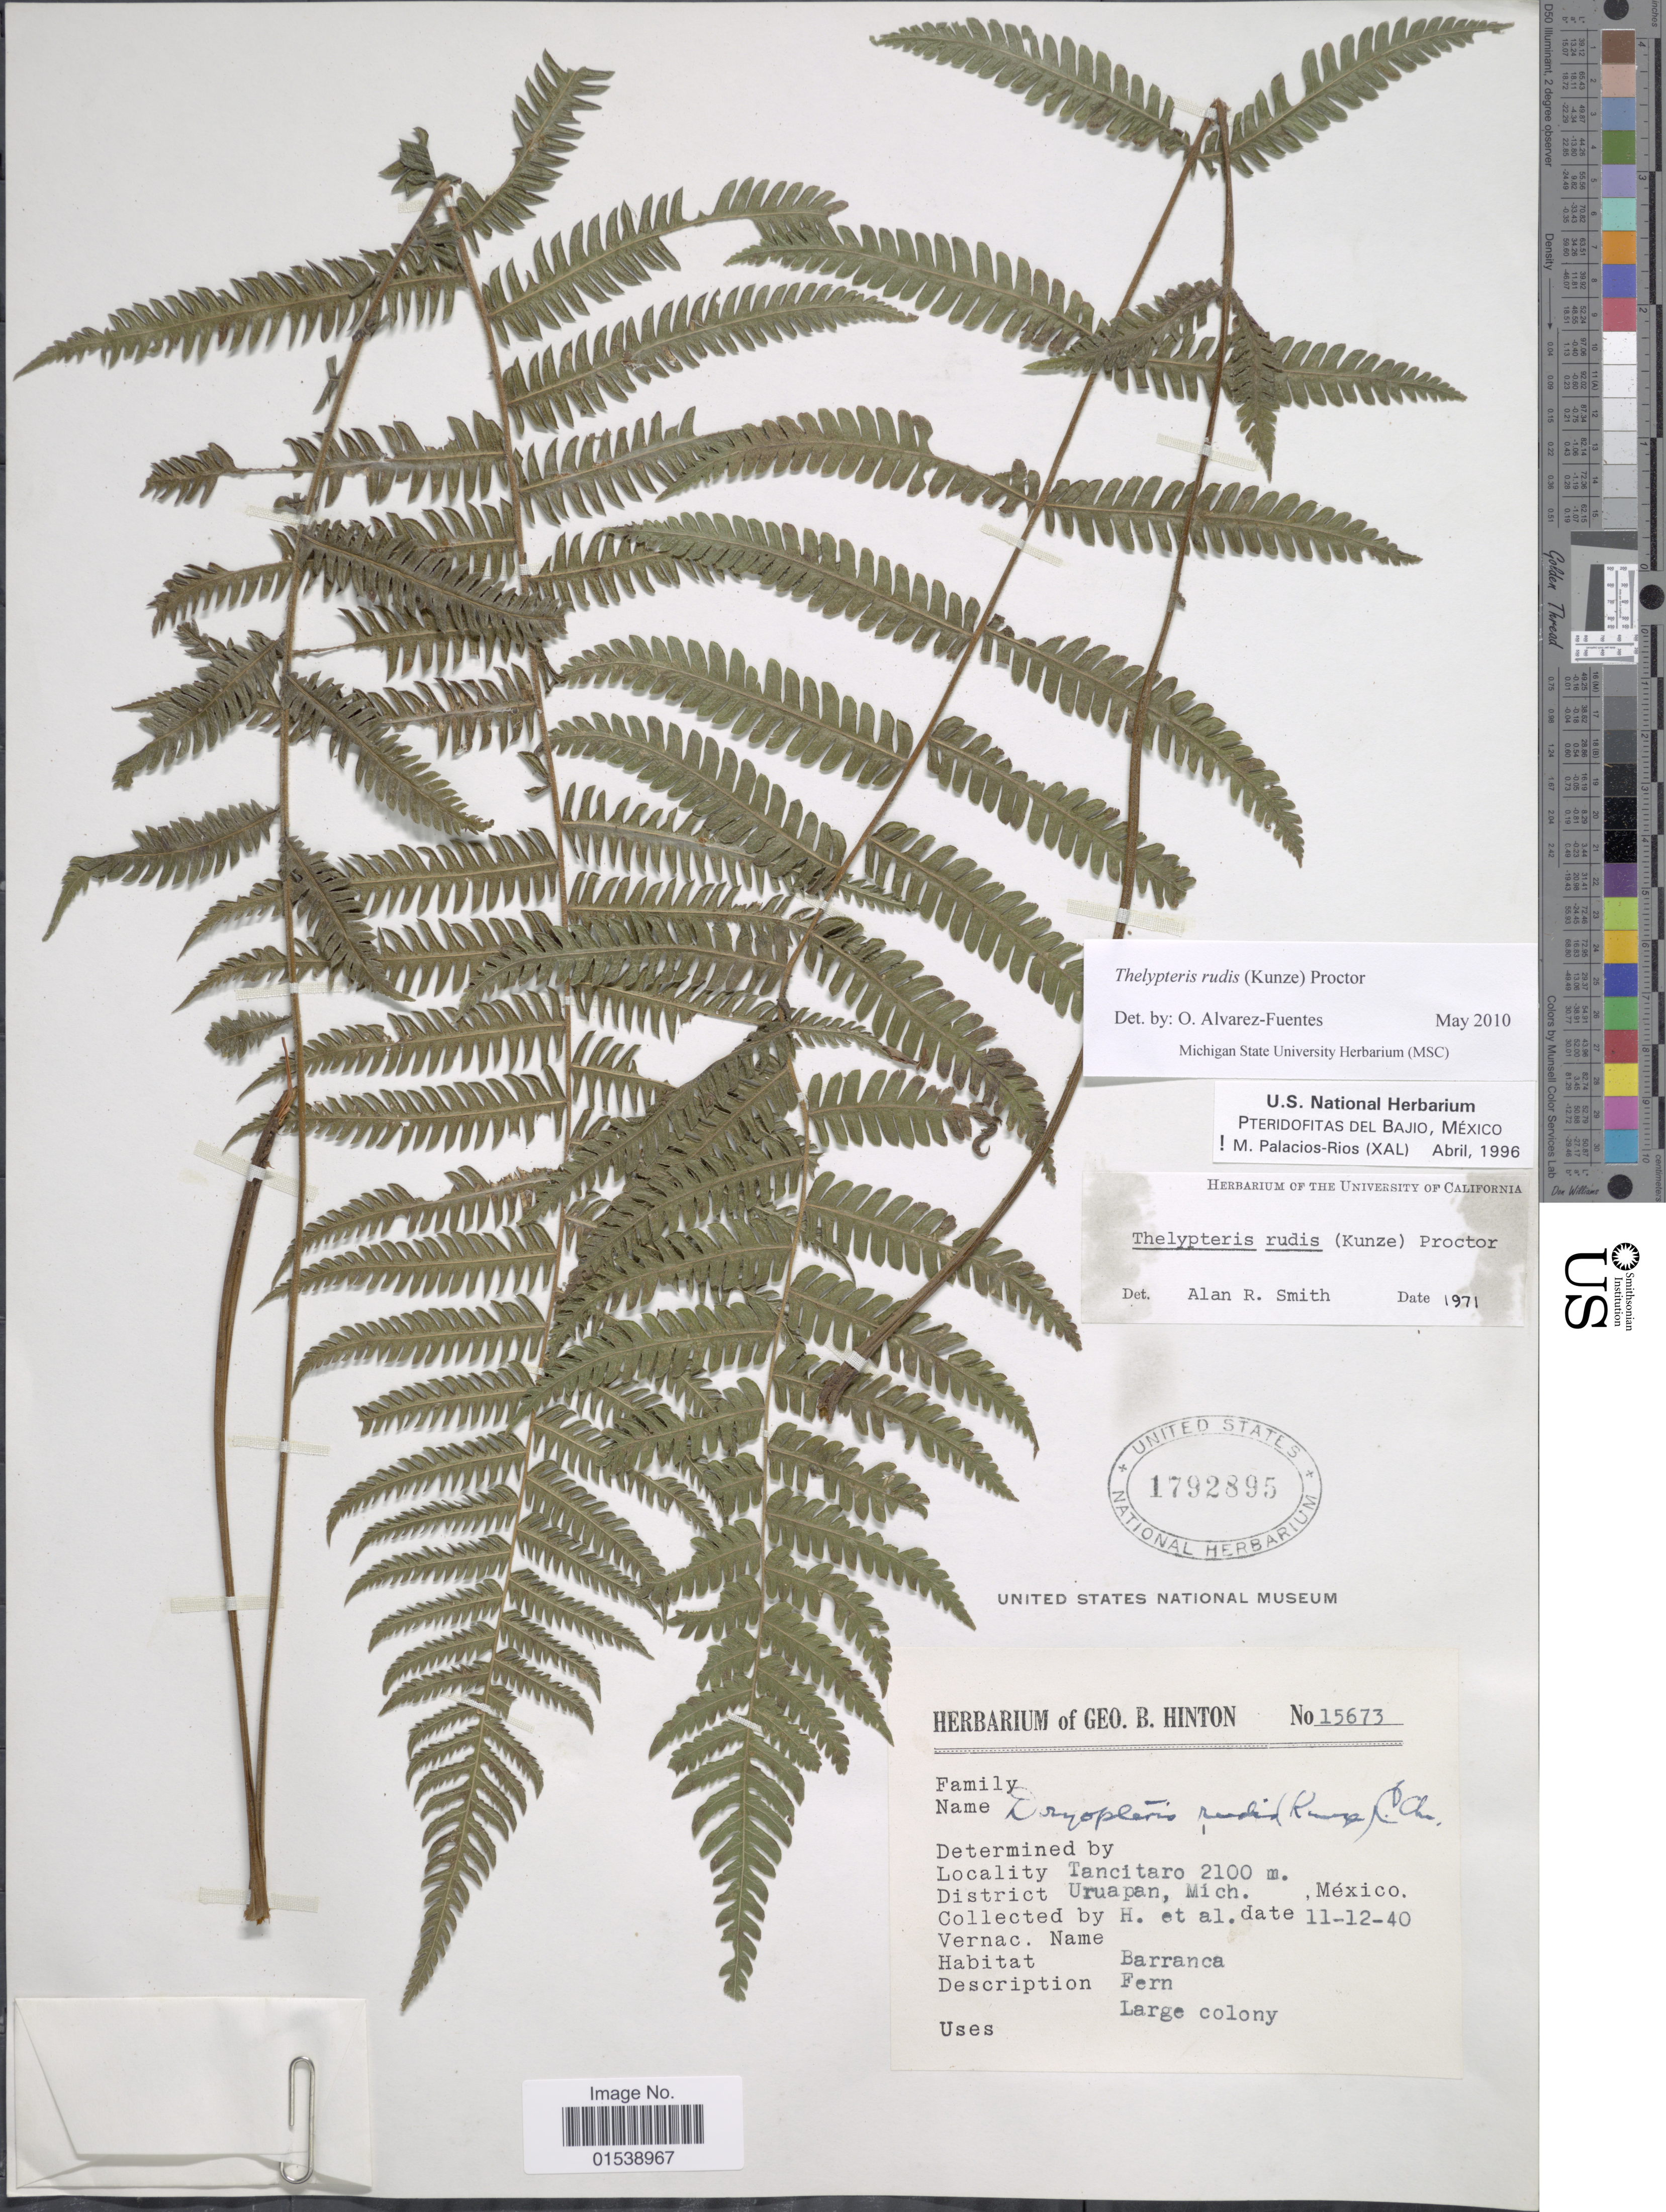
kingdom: Plantae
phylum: Tracheophyta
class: Polypodiopsida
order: Polypodiales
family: Thelypteridaceae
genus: Amauropelta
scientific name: Amauropelta rudis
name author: (Kunze) Pic. Serm.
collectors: G. B. Hinton & et al.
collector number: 15673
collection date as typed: Transcribed d/m/y: 12/11/40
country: Mexico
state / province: Michoacán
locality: Tancitaro, District Uruapan, Mich., Mexico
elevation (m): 2100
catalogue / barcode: US 1792895